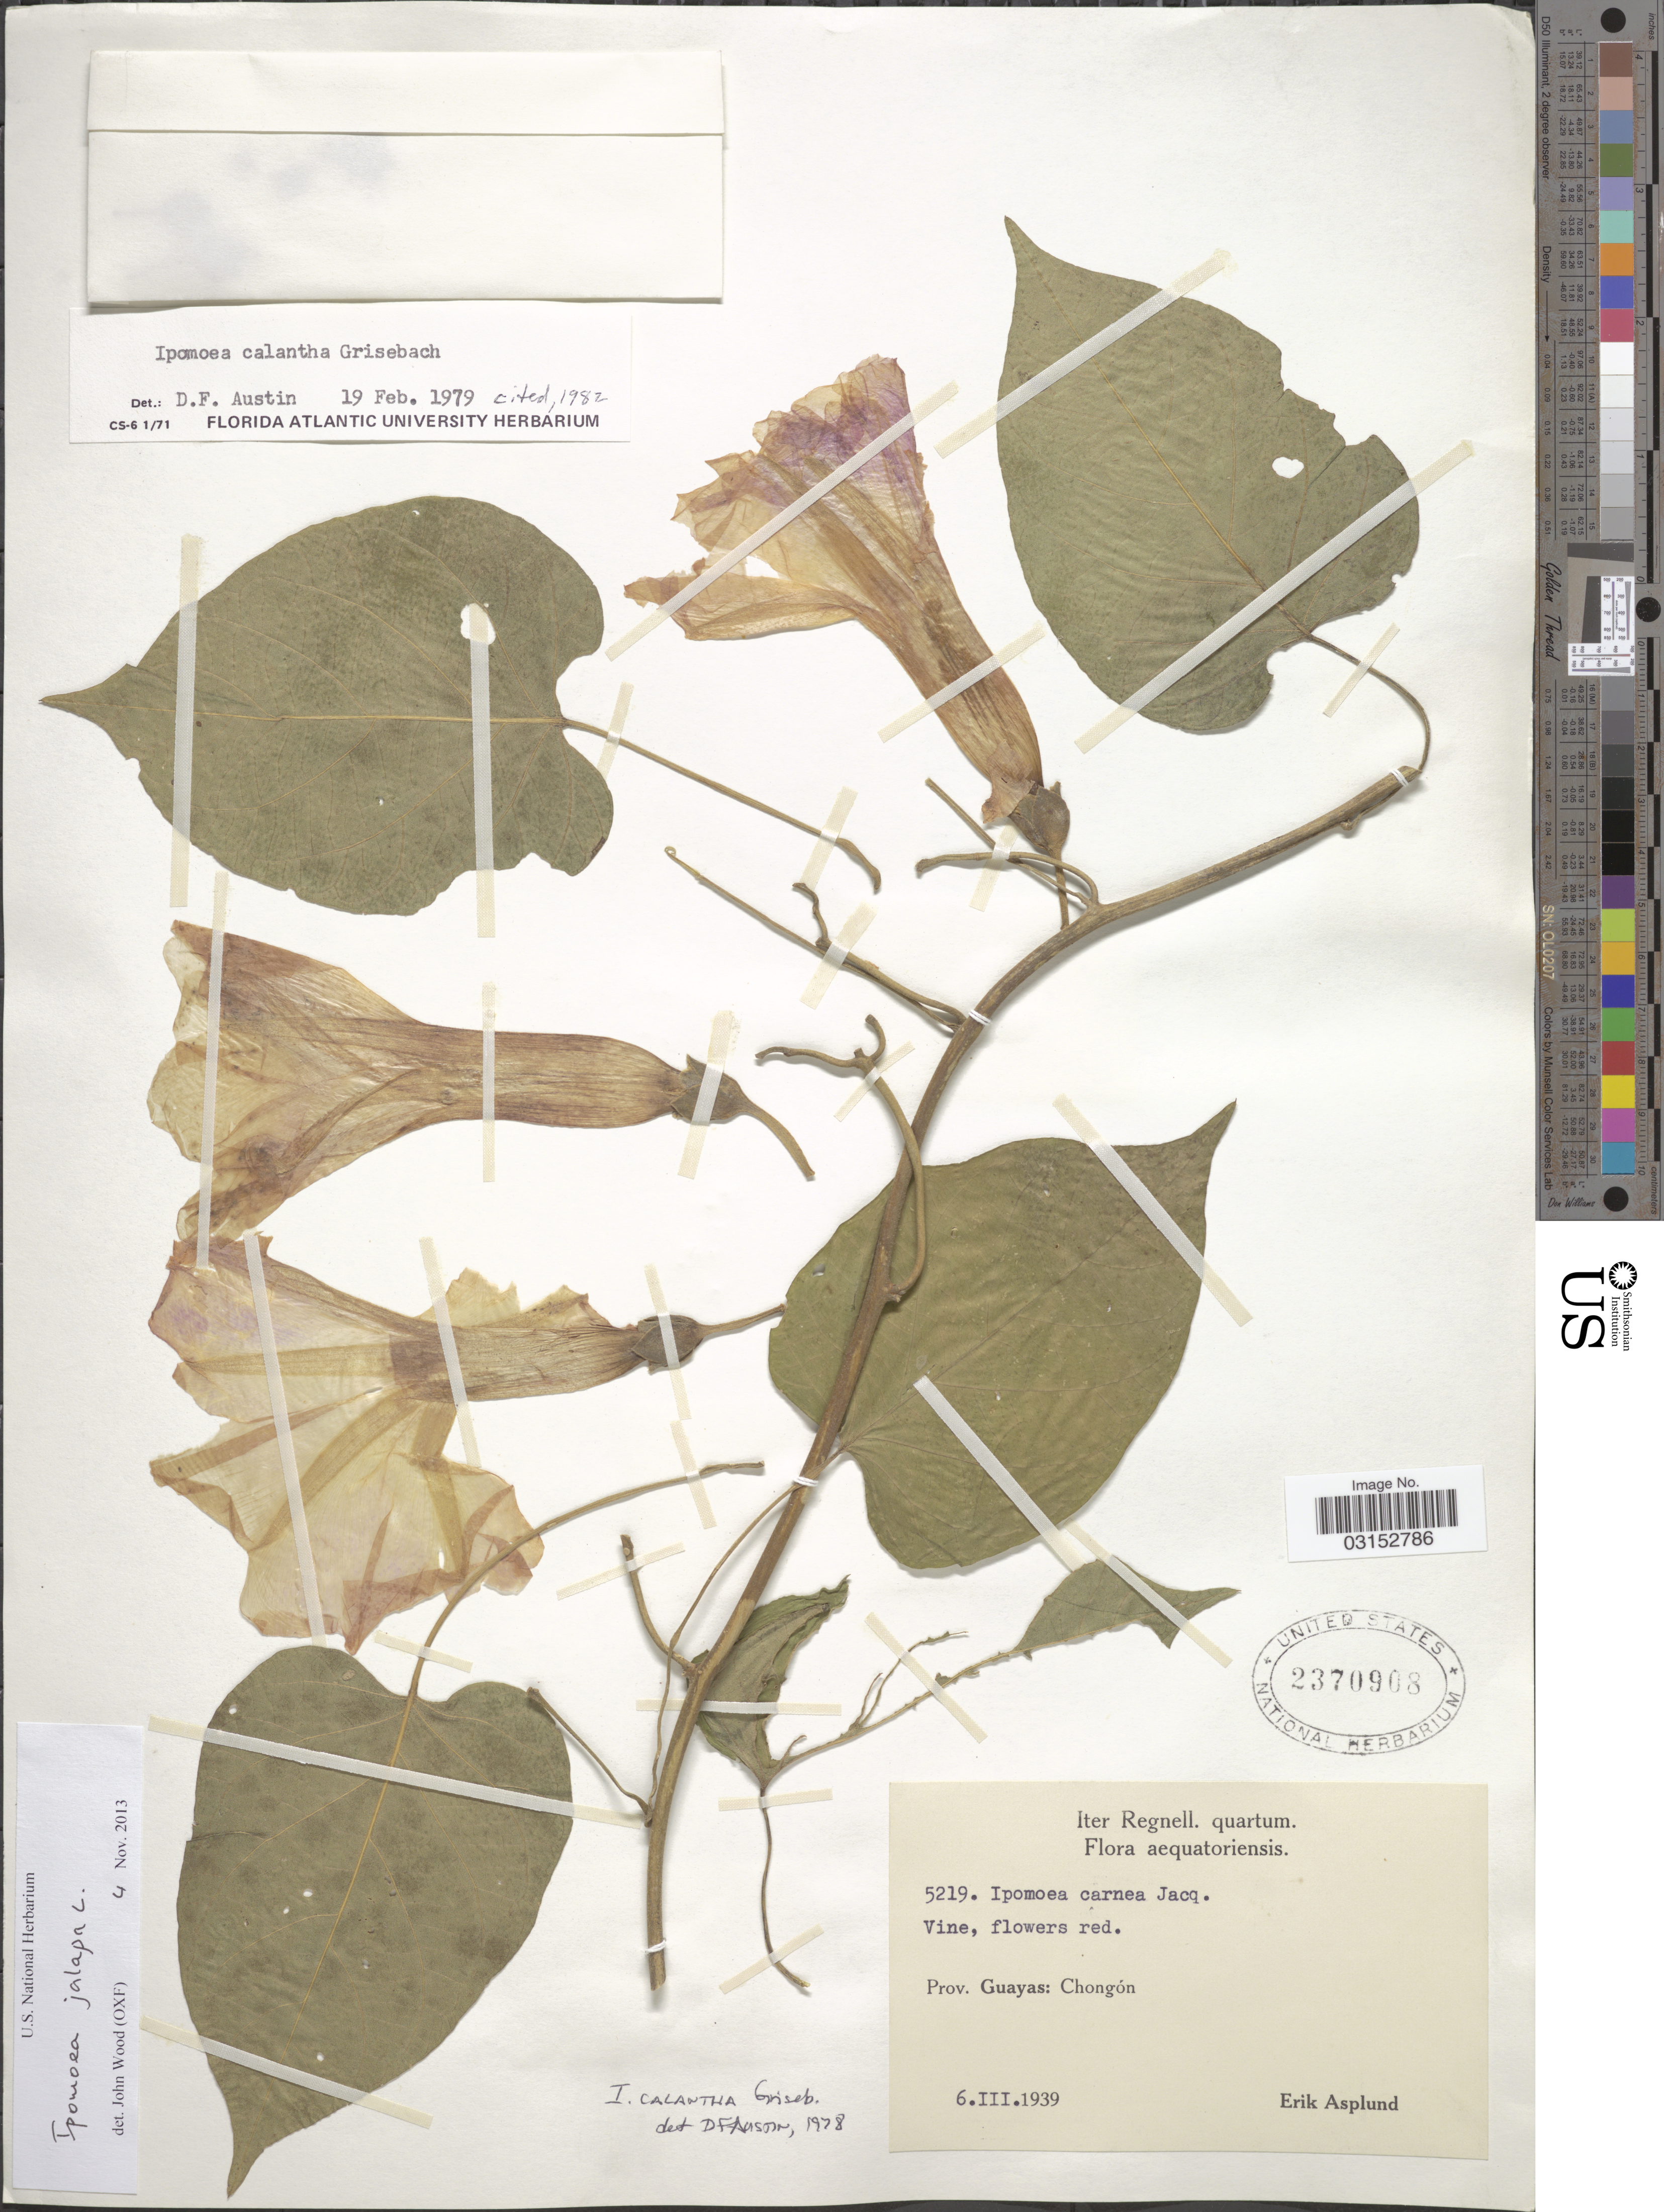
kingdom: Plantae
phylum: Tracheophyta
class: Magnoliopsida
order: Solanales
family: Convolvulaceae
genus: Ipomoea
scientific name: Ipomoea jalapa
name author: (L.) Pursh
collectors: E. Asplund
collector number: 5219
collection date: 1939-03-06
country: Ecuador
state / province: Guayas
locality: Chongón.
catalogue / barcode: US 2370908